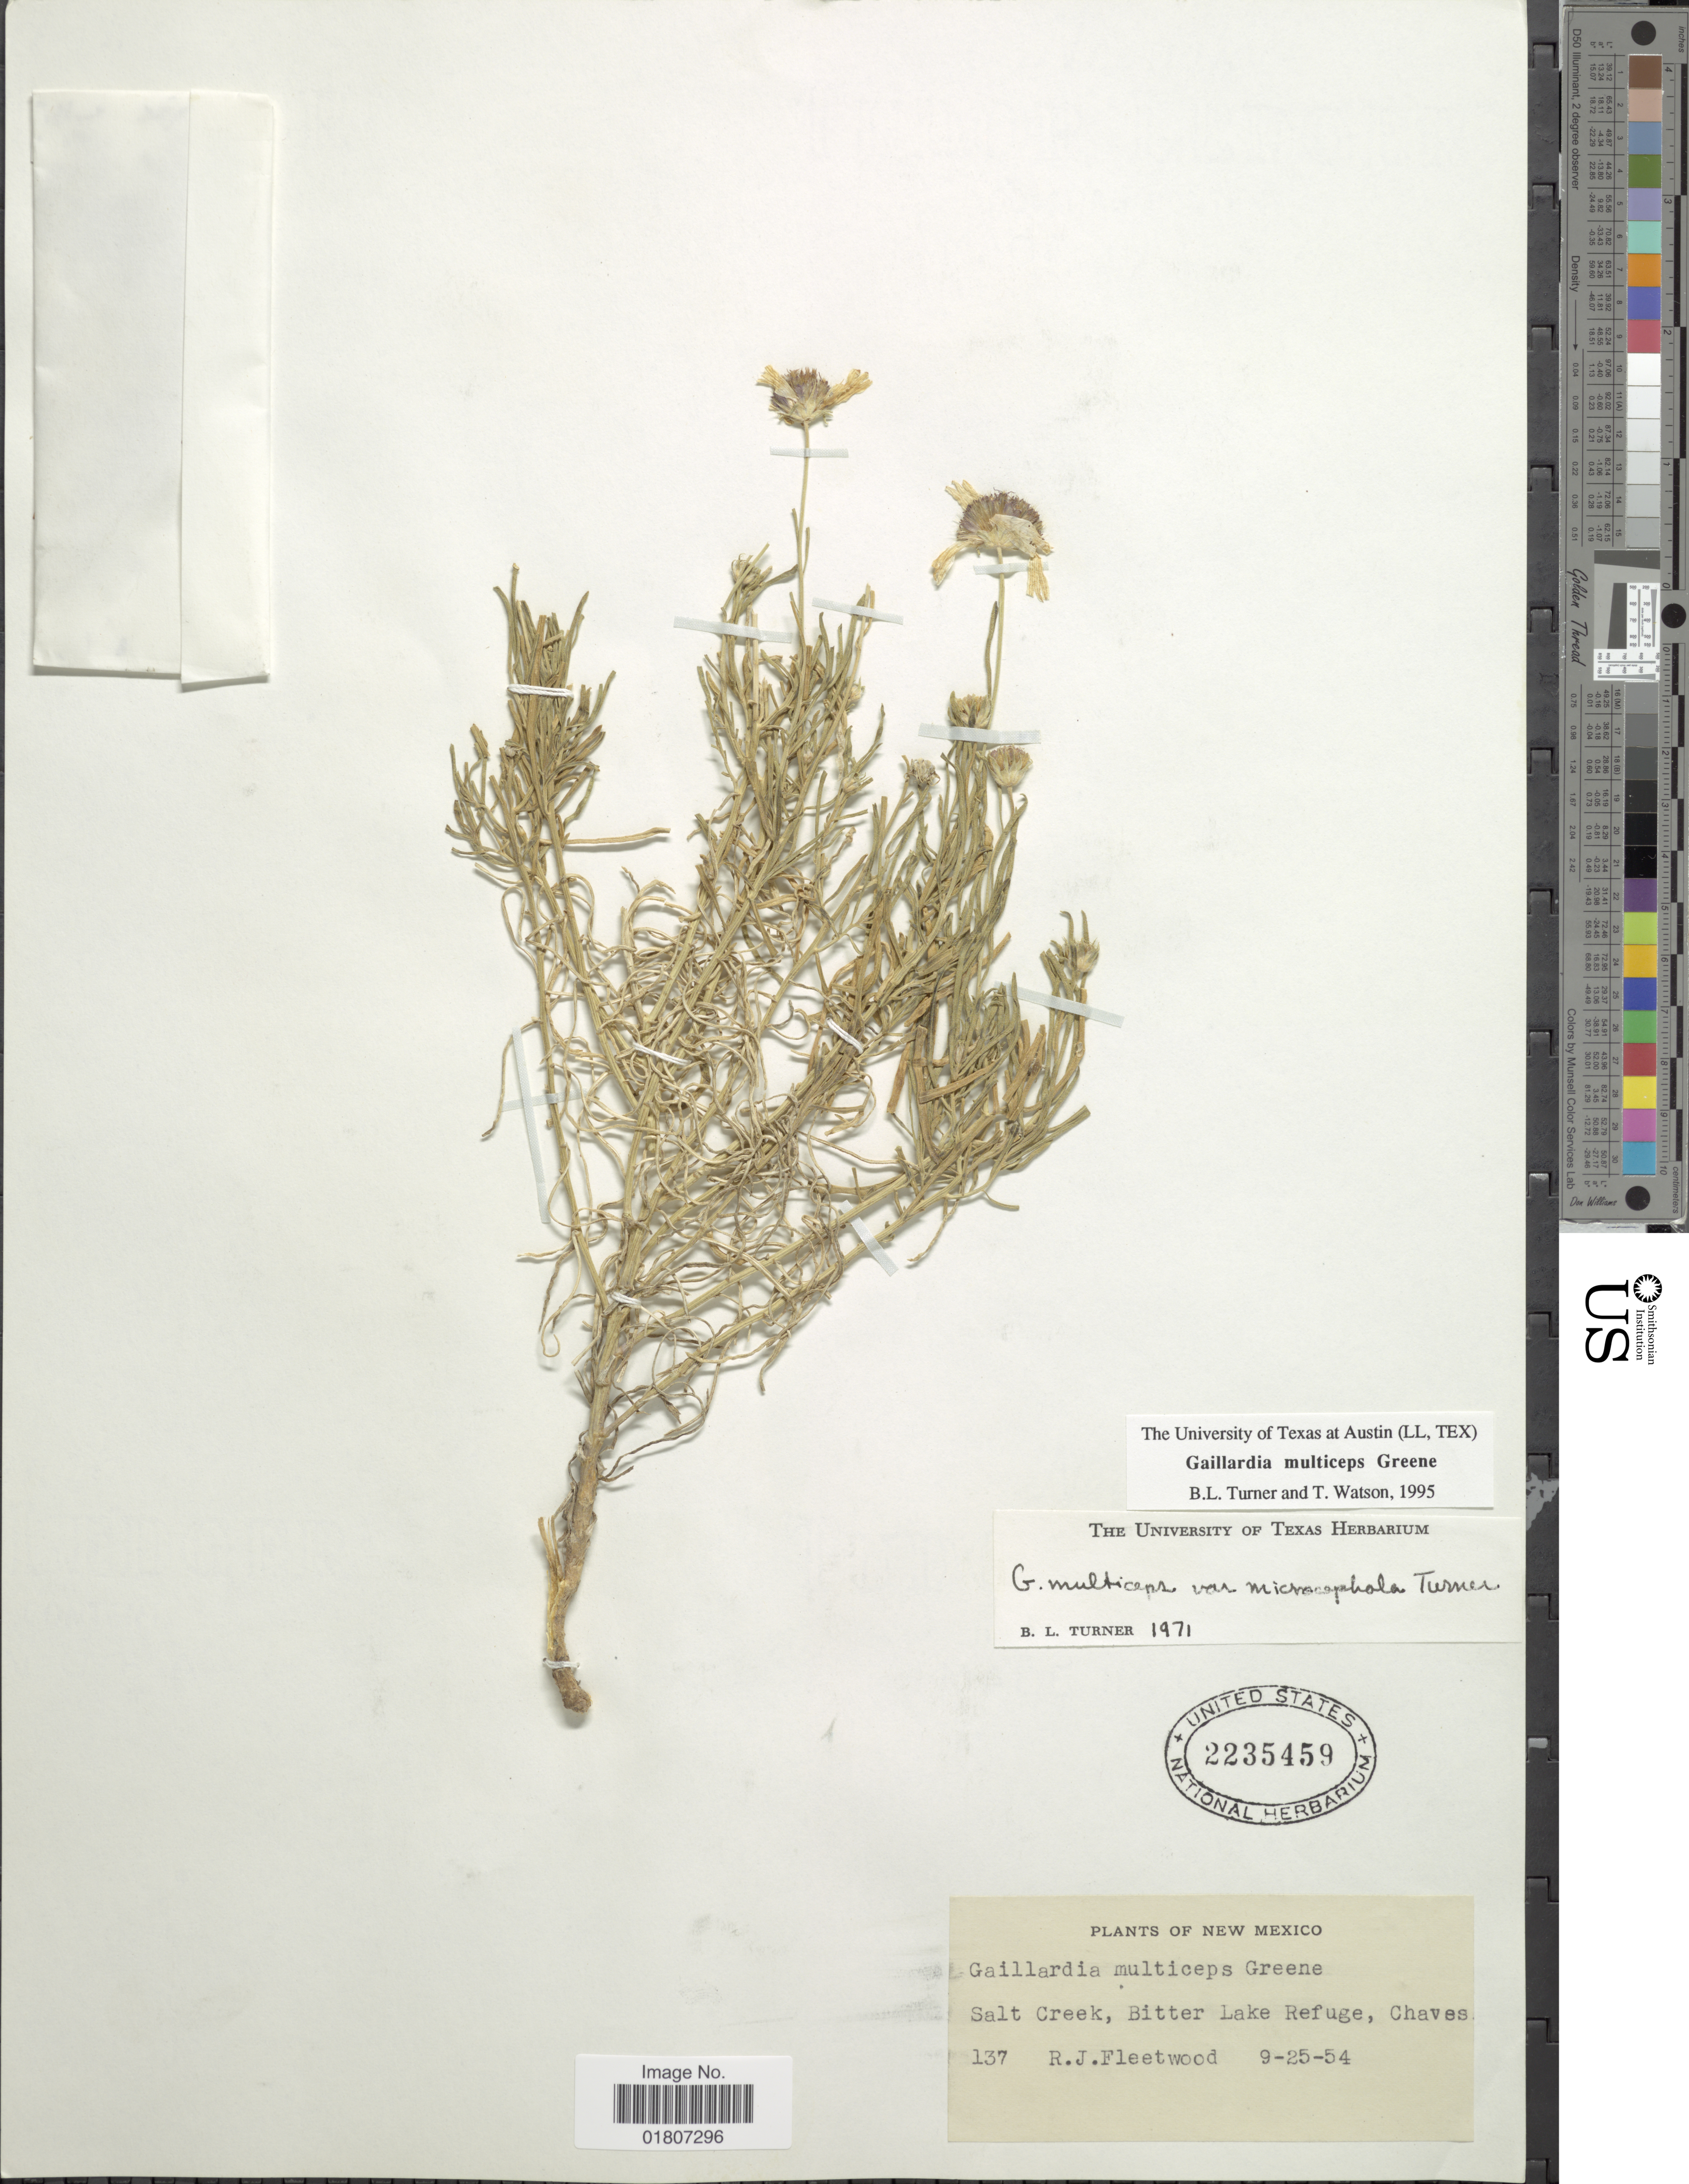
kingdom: Plantae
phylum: Tracheophyta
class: Magnoliopsida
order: Asterales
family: Asteraceae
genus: Gaillardia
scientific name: Gaillardia multiceps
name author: Greene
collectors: R. J. Fleetwood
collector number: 137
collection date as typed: Transcribed d/m/y: 25/9/54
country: United States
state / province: New Mexico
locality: Salt Creek, Bitter Lake Refuge, Chaves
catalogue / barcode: US 2235459